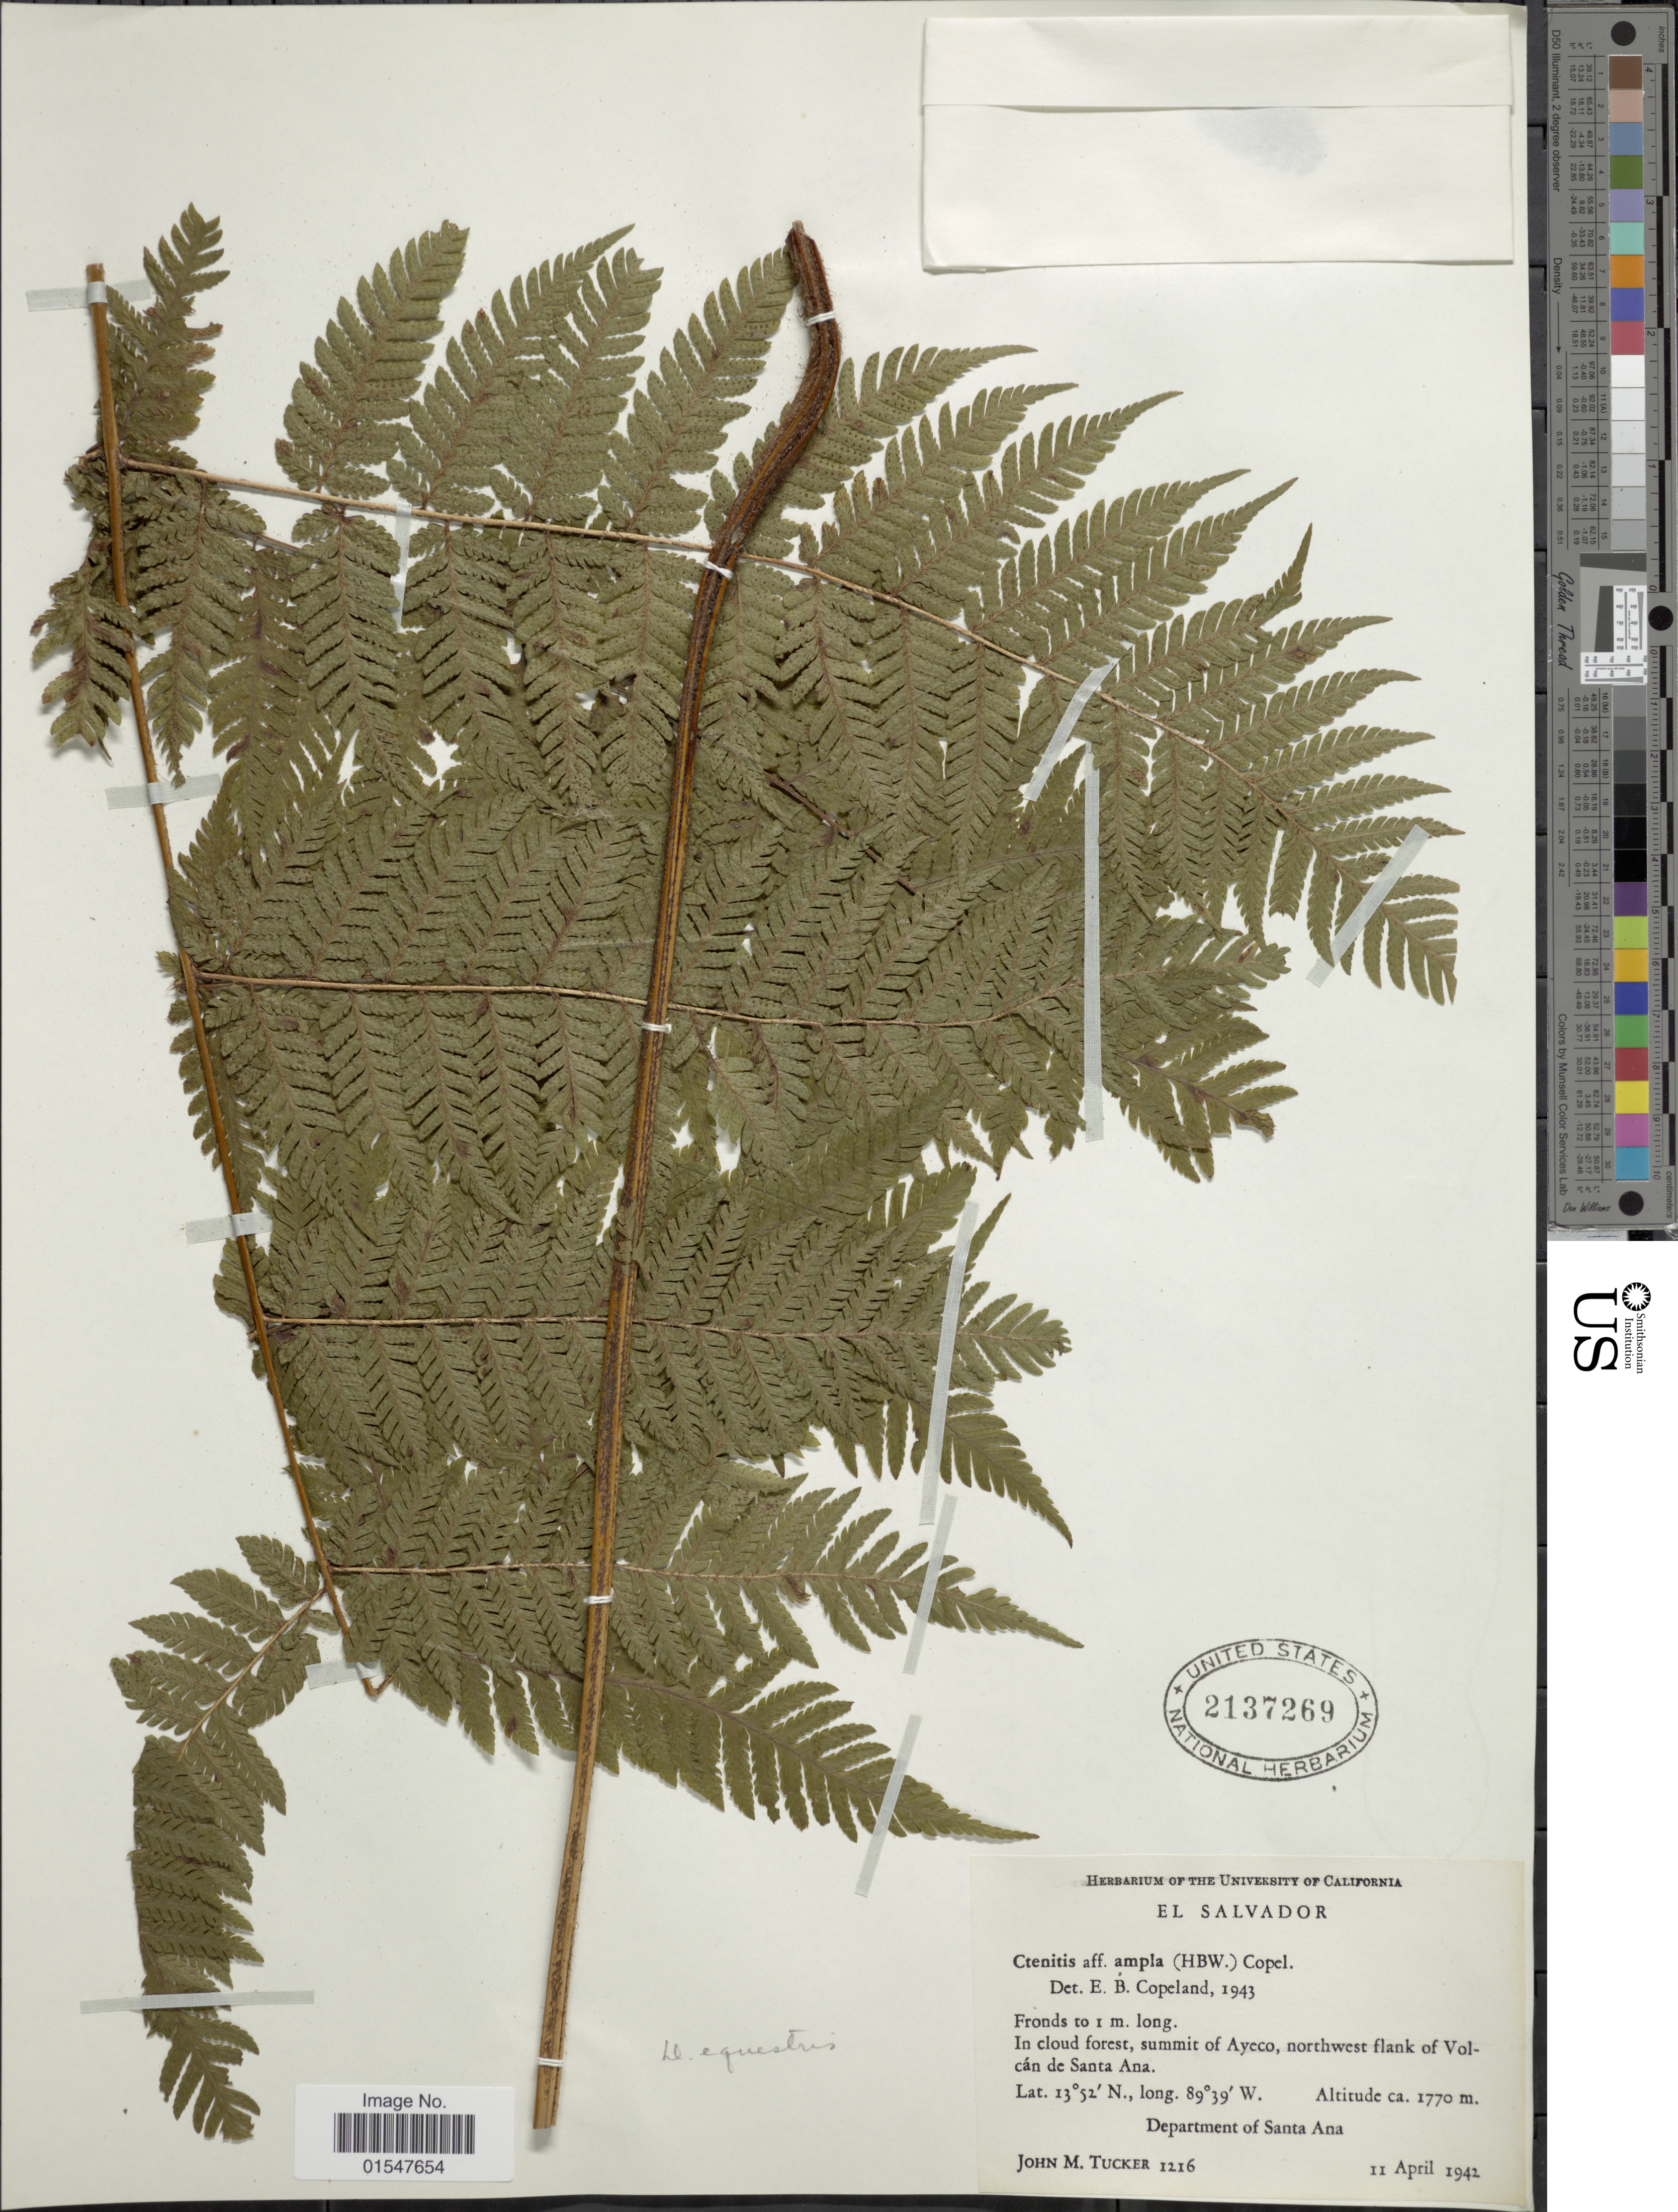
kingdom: Plantae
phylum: Tracheophyta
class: Polypodiopsida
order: Polypodiales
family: Dryopteridaceae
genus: Ctenitis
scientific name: Ctenitis equestris var. equestris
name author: (Kunze) Ching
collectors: J. M. Tucker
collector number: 1216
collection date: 1942-04-11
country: El Salvador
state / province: Santa Ana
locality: In cloud forest, summit of Ayeco, northwest of Volcan de Santa Ana. Department of Santa Ana.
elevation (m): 1770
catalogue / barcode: US 2137269